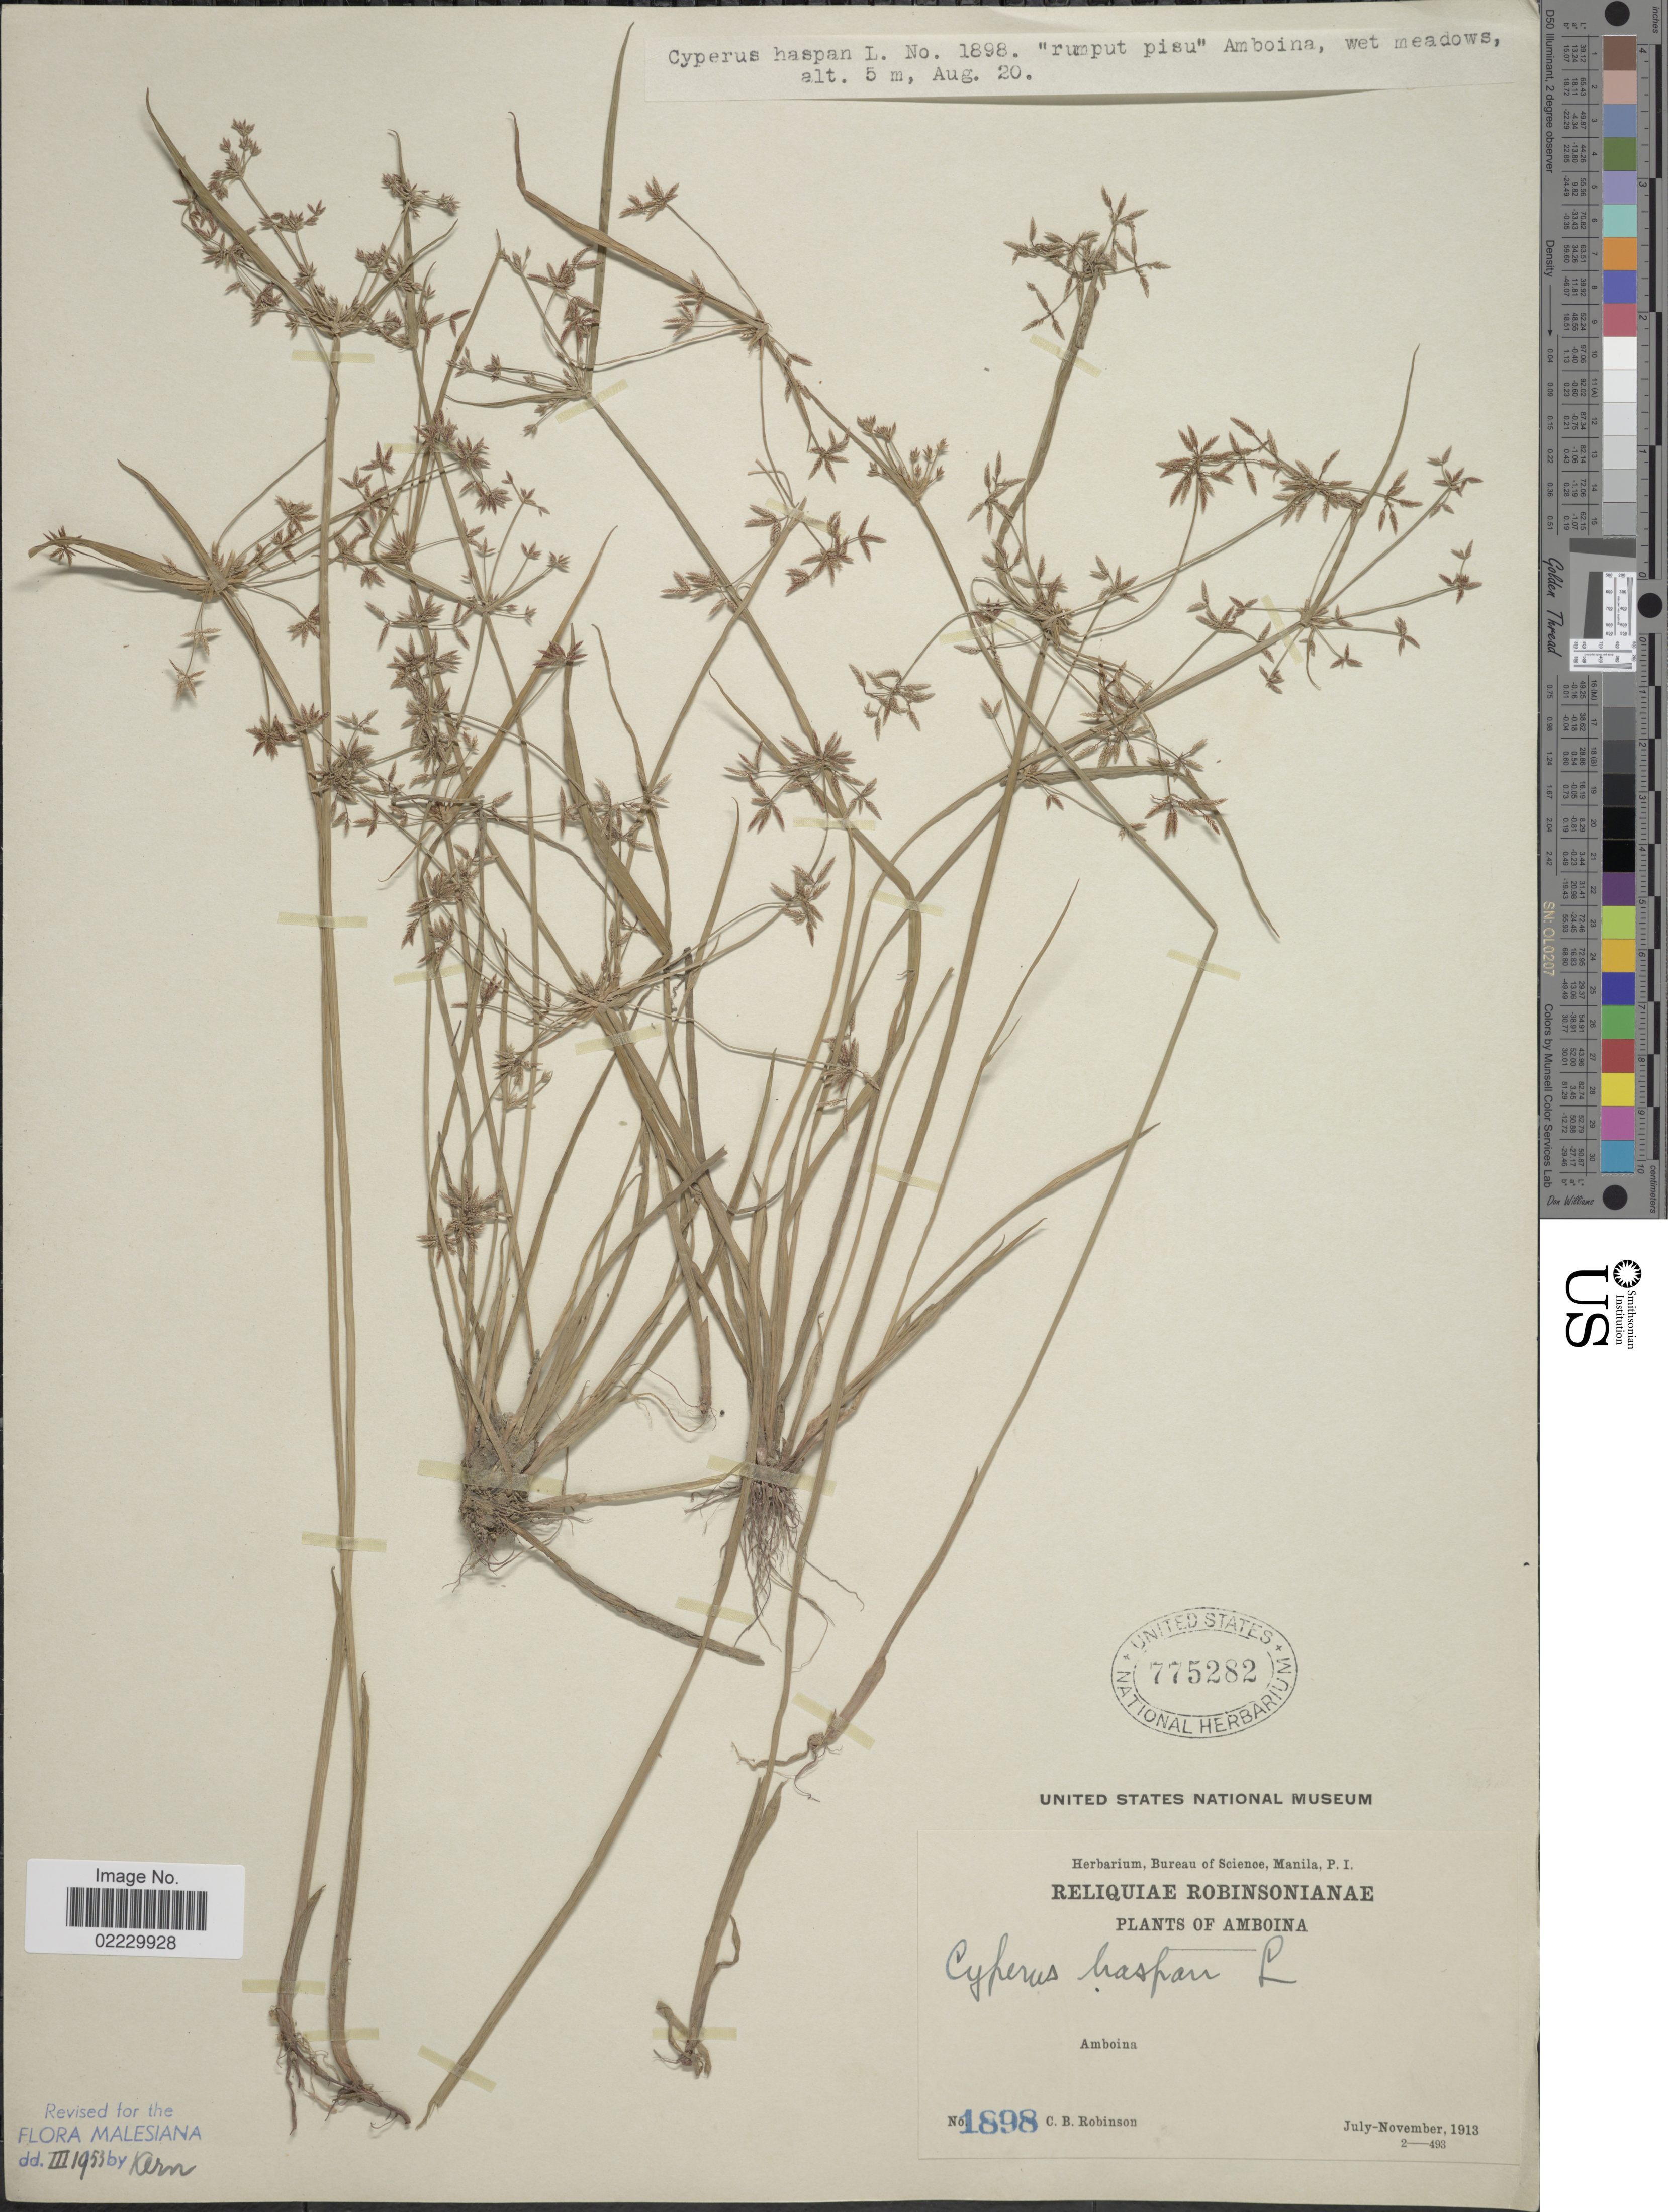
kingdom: Plantae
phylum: Tracheophyta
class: Liliopsida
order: Poales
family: Cyperaceae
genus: Cyperus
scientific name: Cyperus haspan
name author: L.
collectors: C. Robinson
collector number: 1898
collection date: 1913-07/1913-11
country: Indonesia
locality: Robinspnianae, Amboina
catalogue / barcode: US 775282